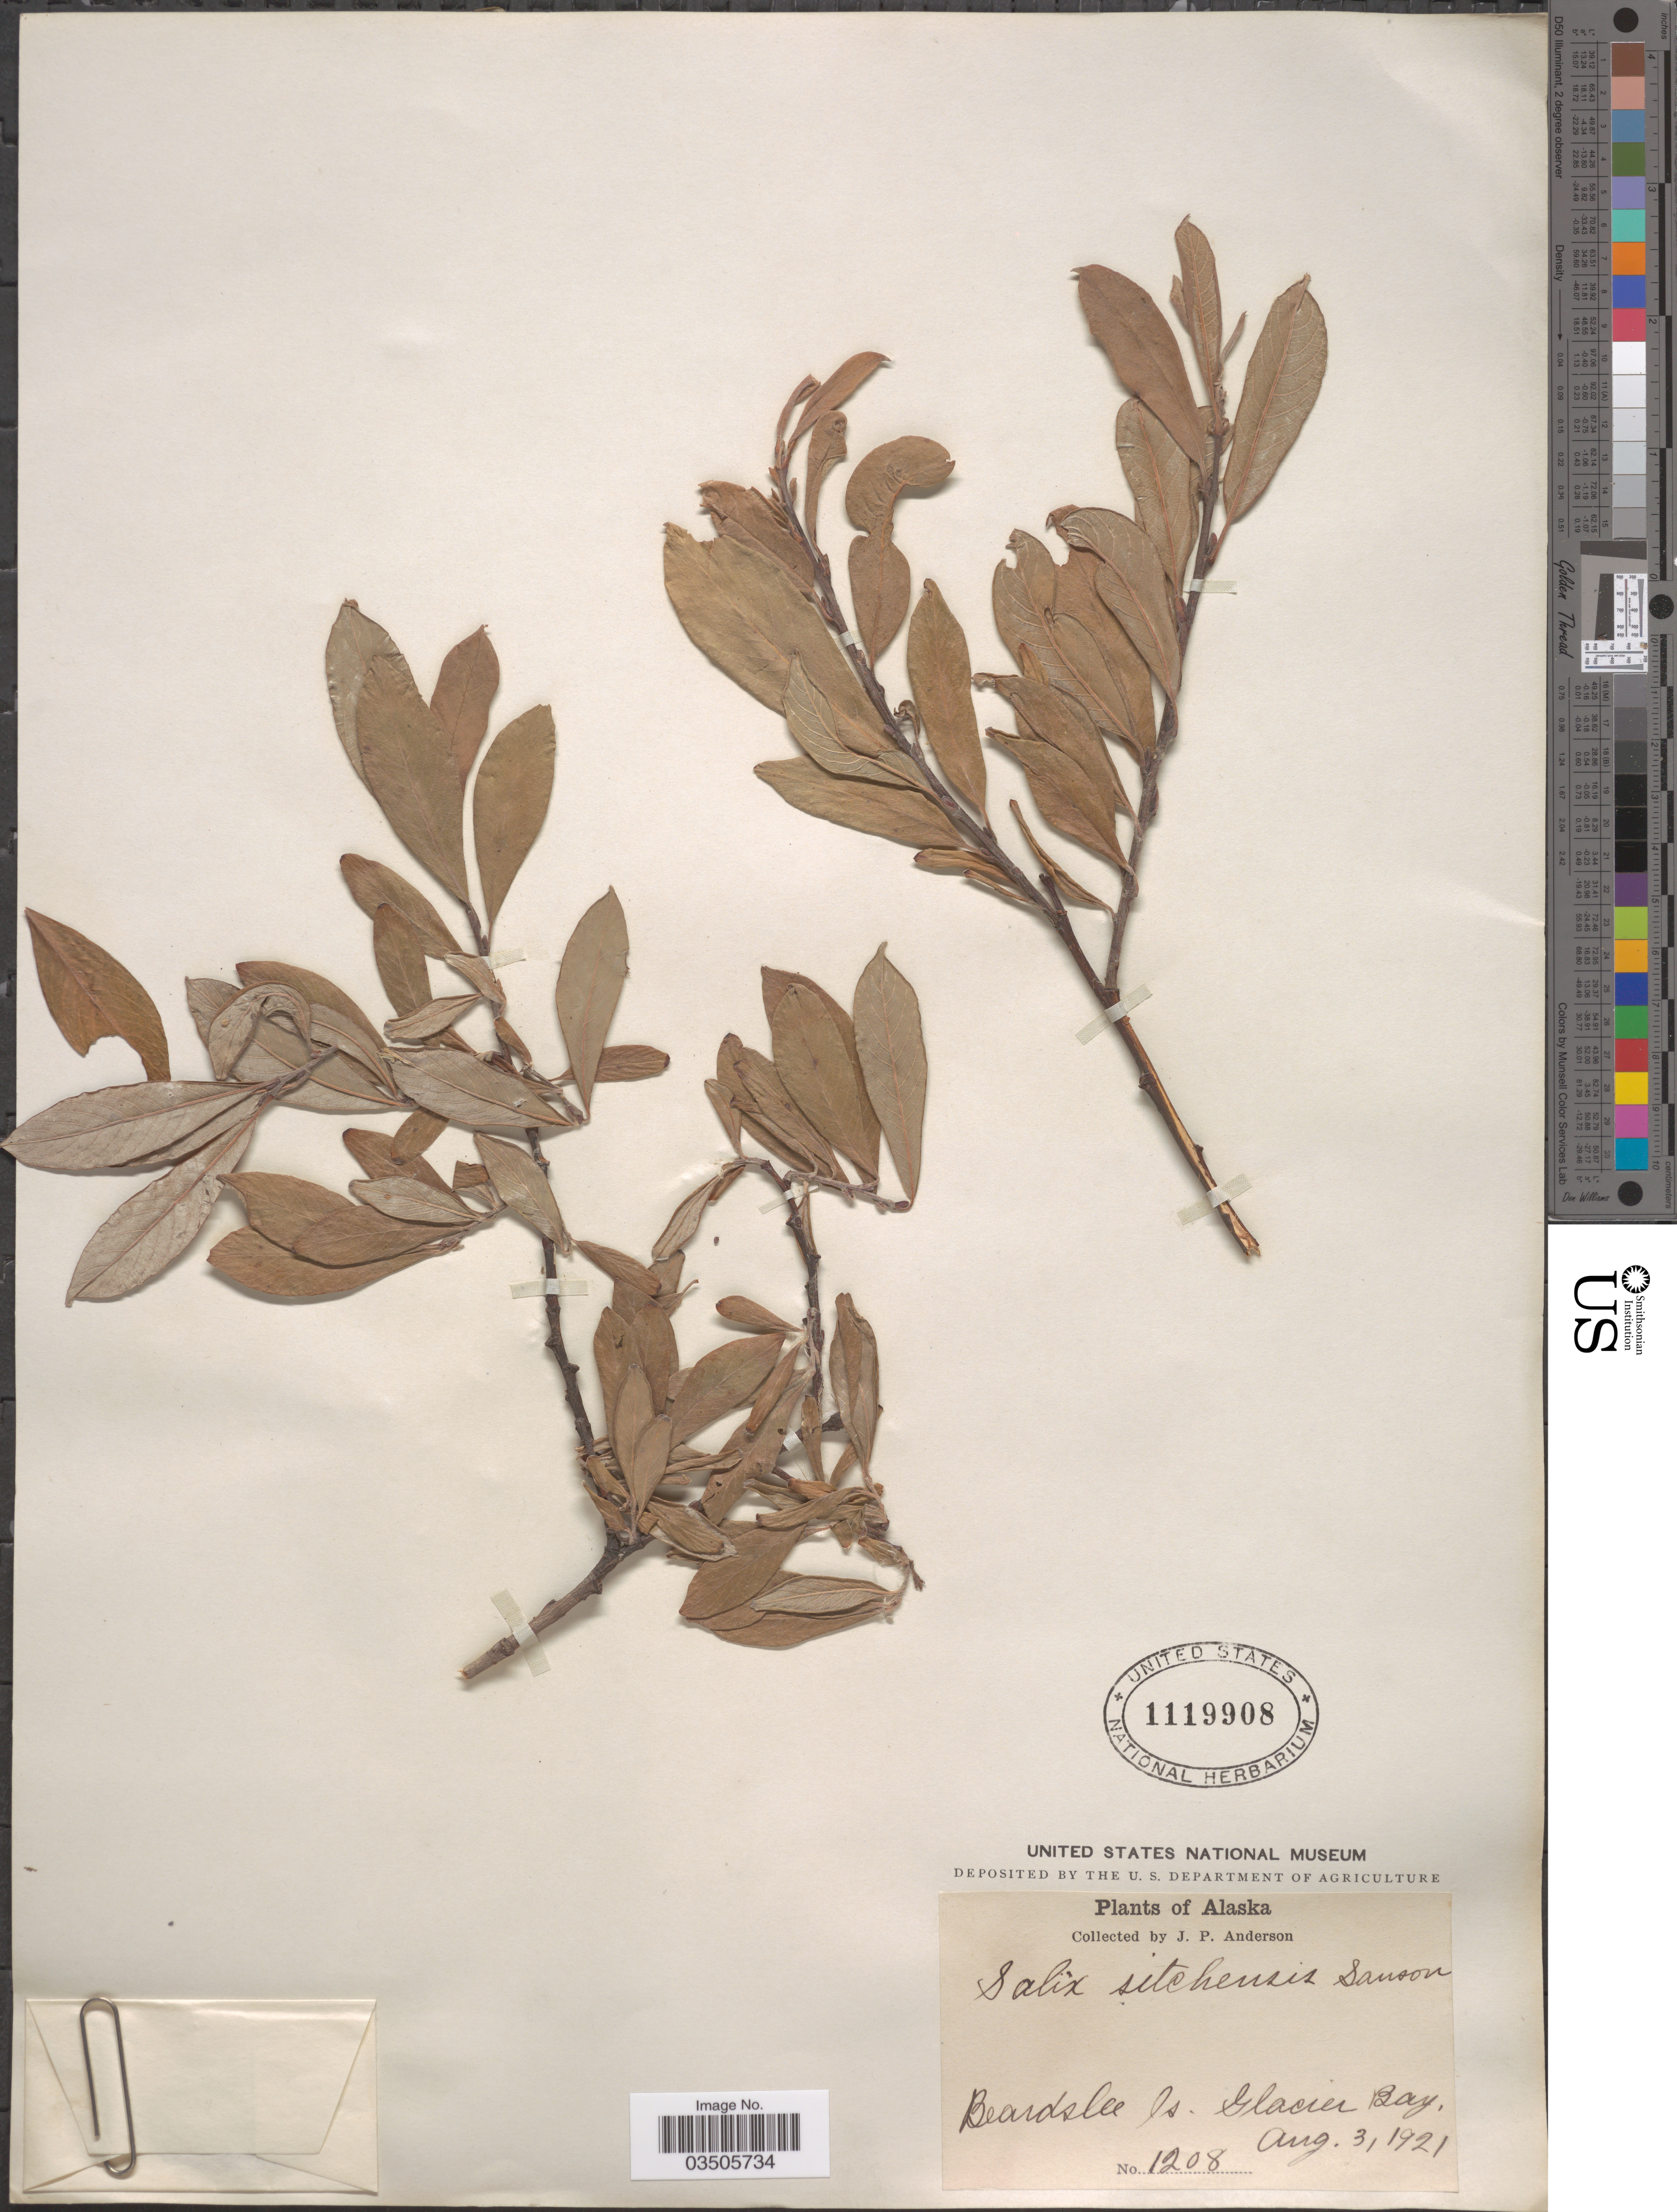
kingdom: Plantae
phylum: Tracheophyta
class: Magnoliopsida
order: Malpighiales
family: Salicaceae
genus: Salix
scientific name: Salix sitchensis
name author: Sanson ex Bong.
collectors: J. P. Anderson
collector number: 1208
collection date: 1921-08-03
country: United States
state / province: Alaska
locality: Beardslee Is. Glacier Bay.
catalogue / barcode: US 1119908